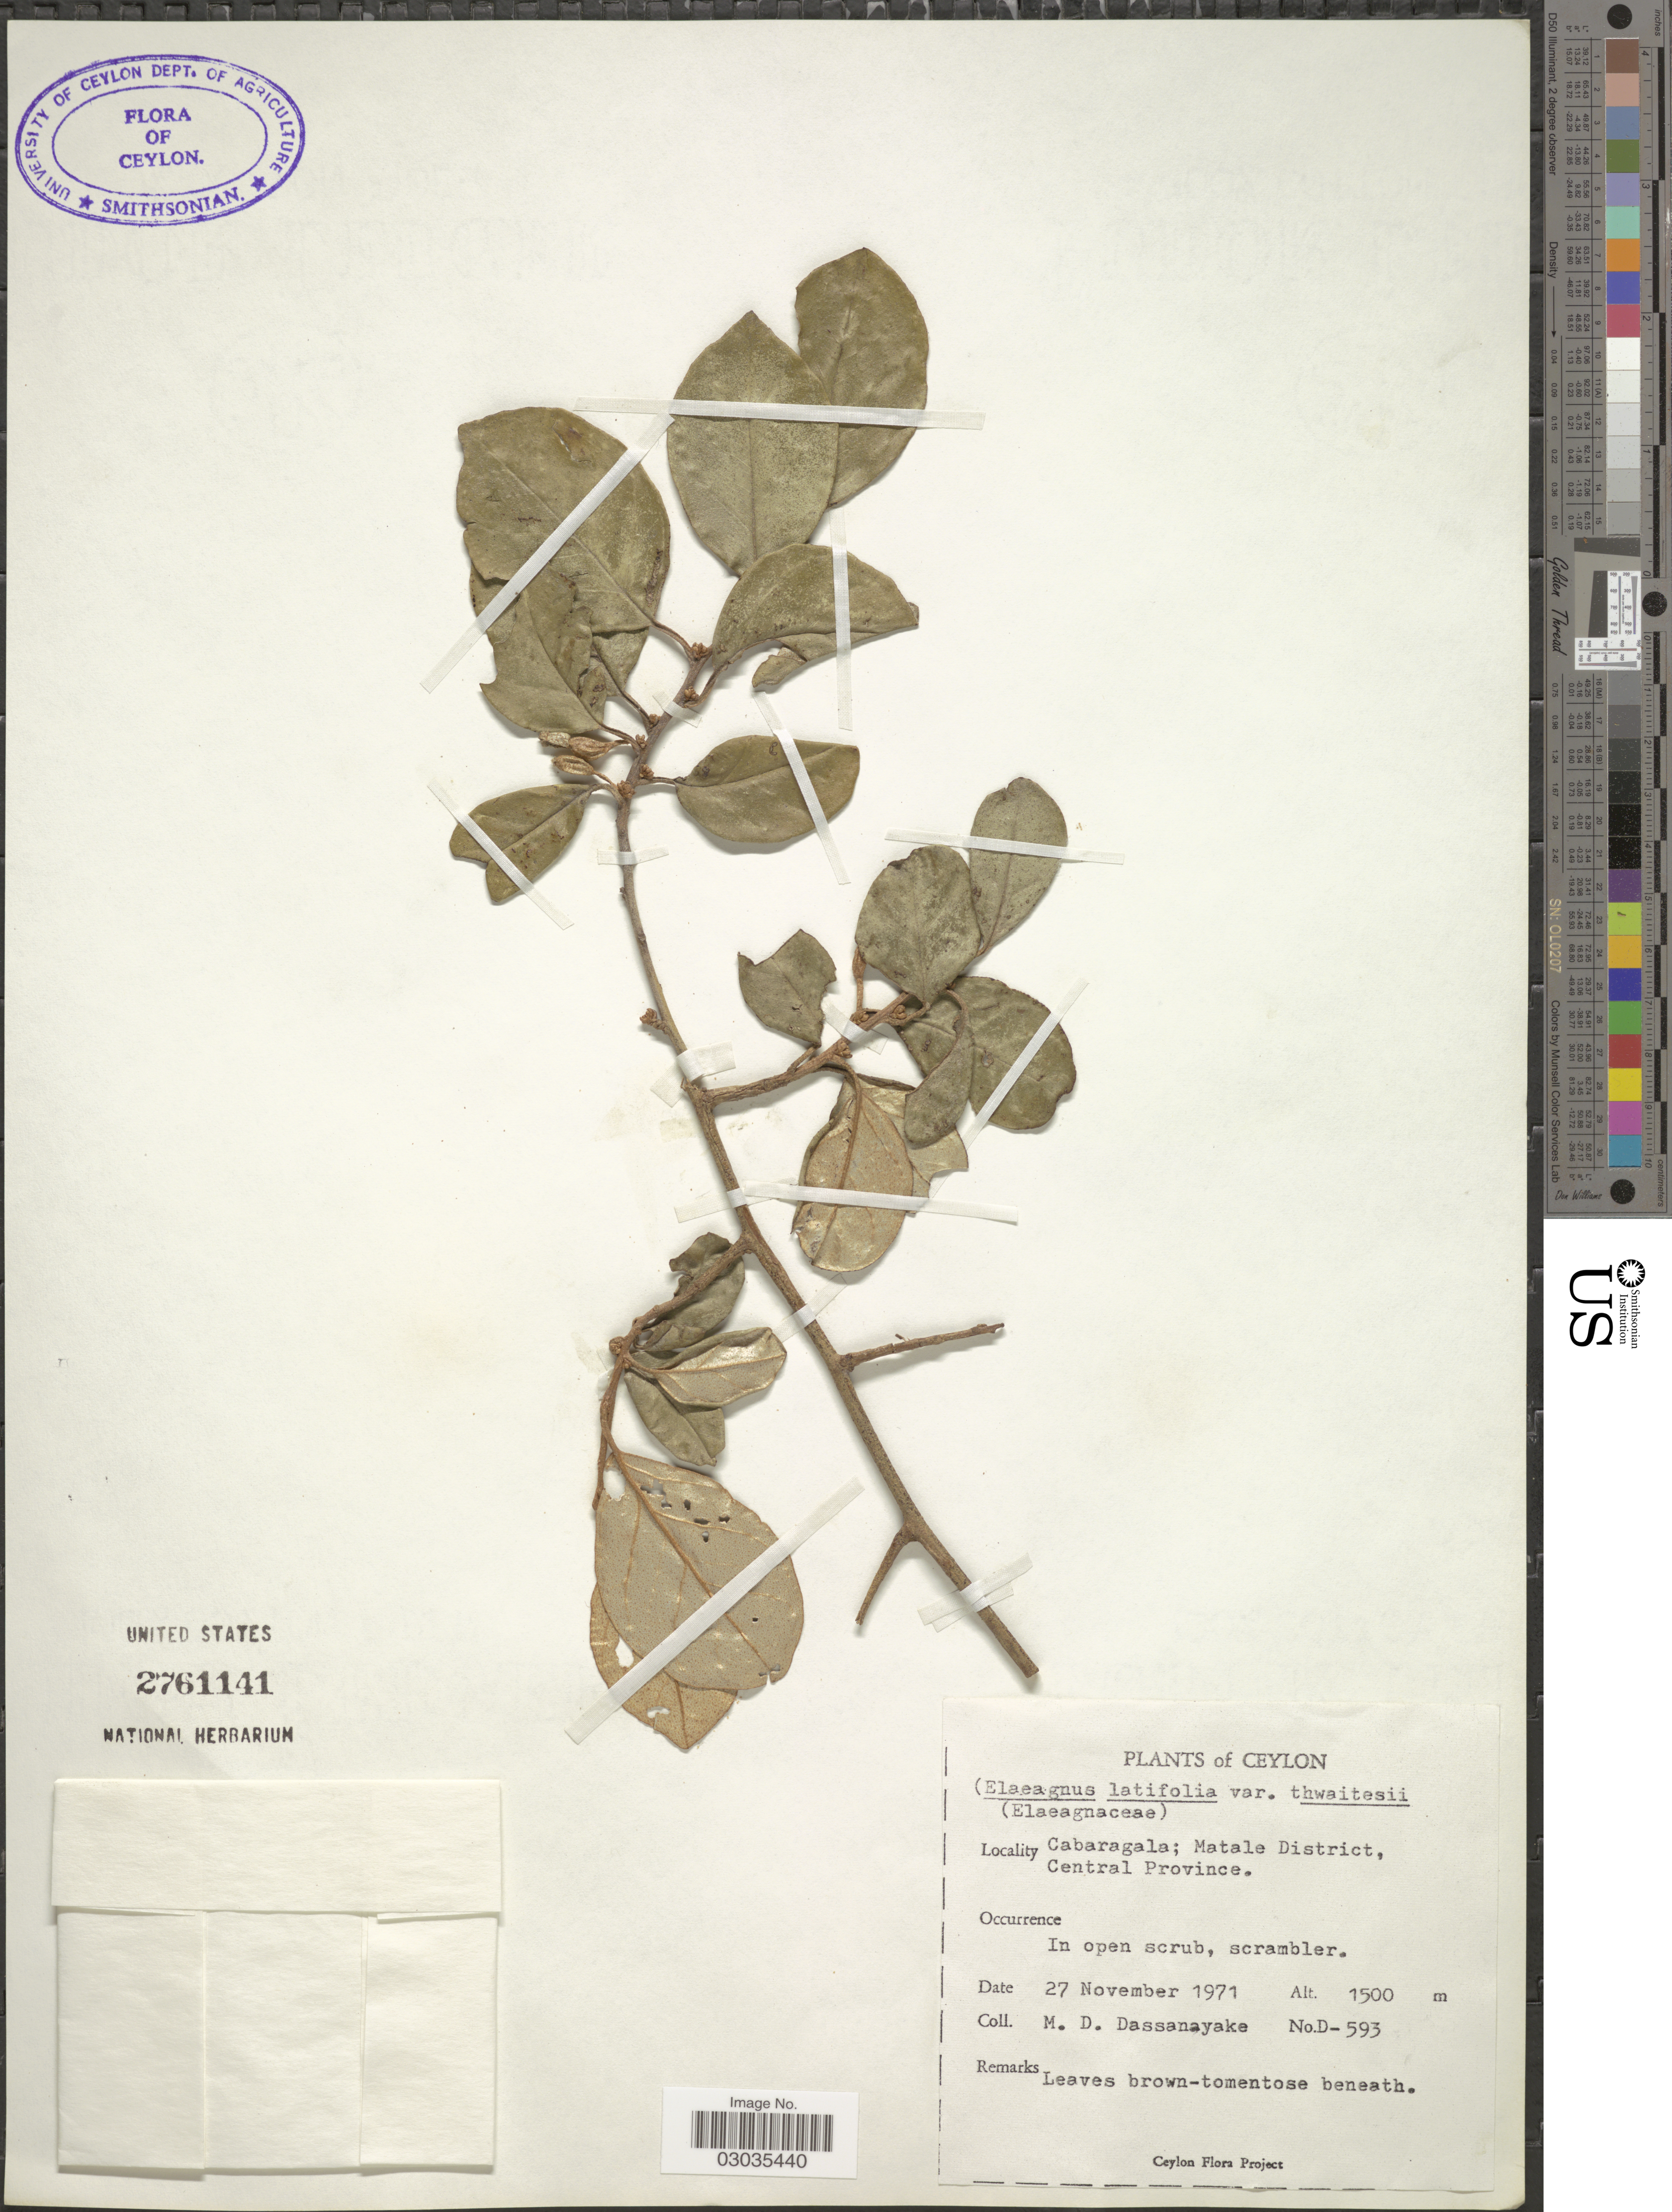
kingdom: Plantae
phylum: Tracheophyta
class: Magnoliopsida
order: Rosales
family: Elaeagnaceae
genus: Elaeagnus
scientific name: Elaeagnus latifolia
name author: L.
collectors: M. D. Dassanayake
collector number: D-593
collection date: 1971-11-27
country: Sri Lanka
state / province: Central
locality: Ceylon. Cabaragala; Matale District.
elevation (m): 1500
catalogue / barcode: US 2761141